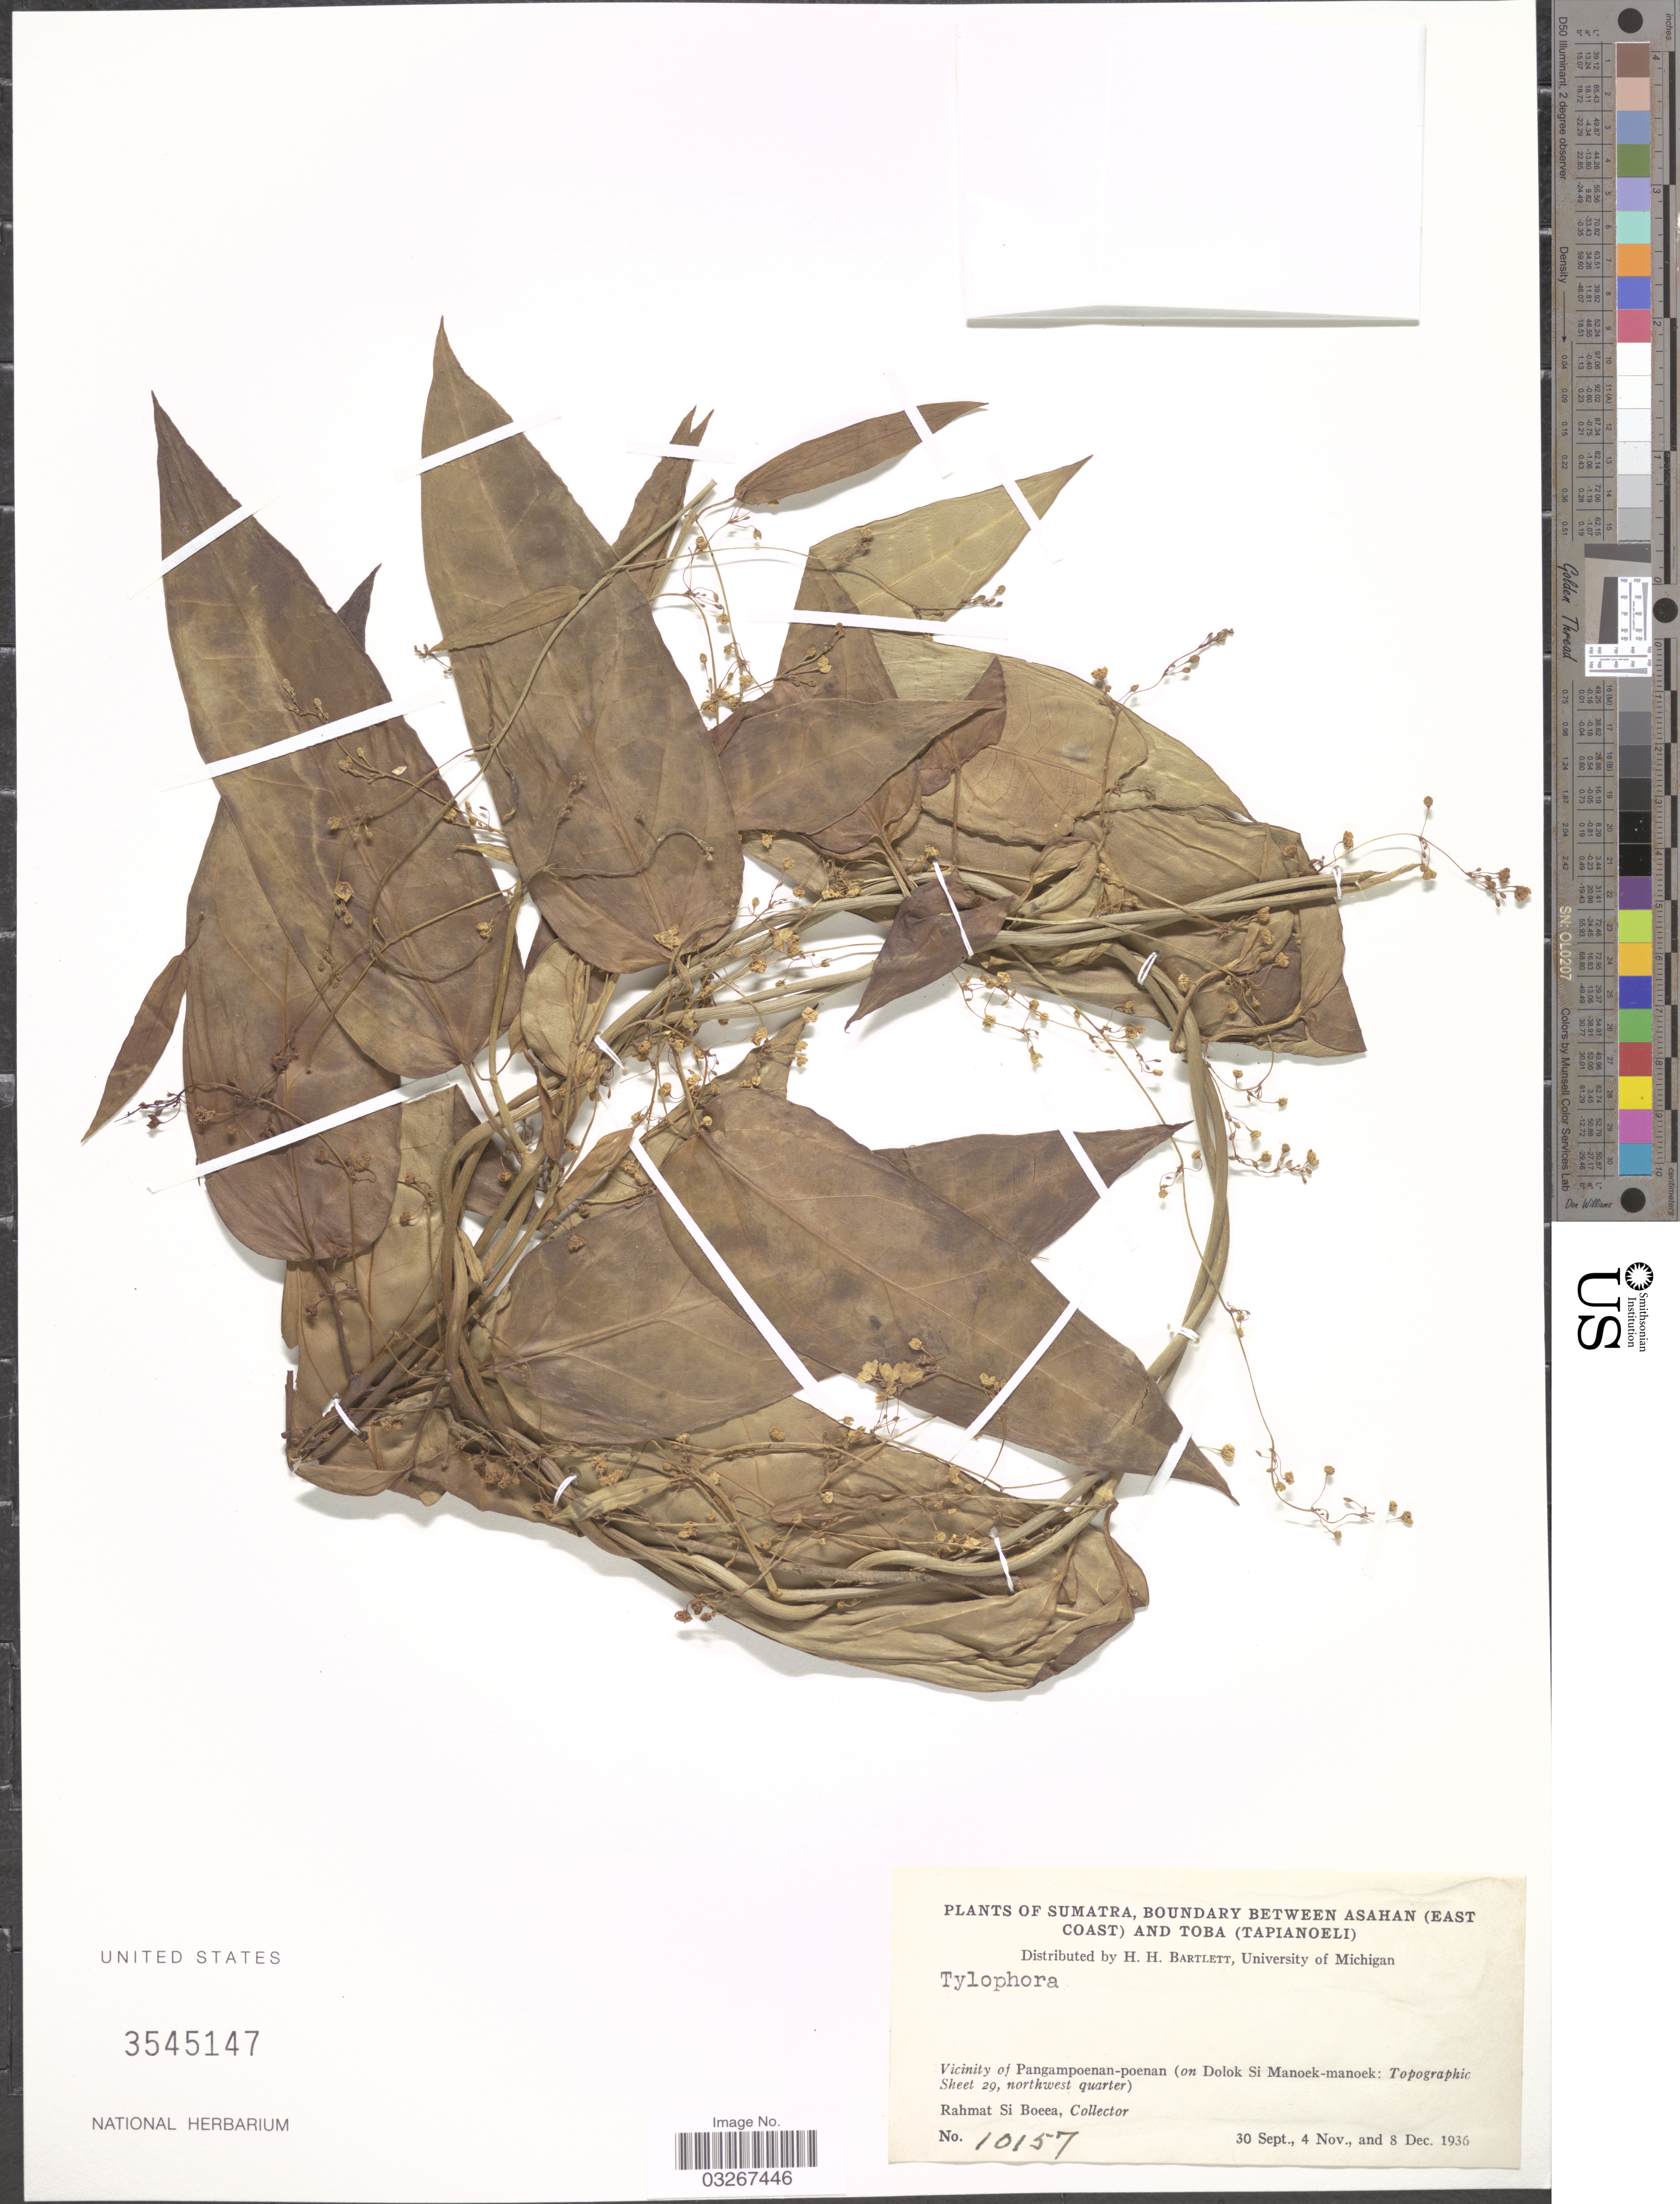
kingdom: Plantae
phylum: Tracheophyta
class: Magnoliopsida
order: Gentianales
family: Apocynaceae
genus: Tylophora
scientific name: Tylophora sp.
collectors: Rahmat Si Boeea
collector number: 10157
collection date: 1936-09-30/1936-12-08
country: Indonesia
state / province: Sumatra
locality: Boundary between Asahan (East Coast) and Toba (Tapianoeli). Vicinity of Pangampoenan-poenan (on Dolok Si Manoek-manoek: Topographic Sheet 29, northwest quarter).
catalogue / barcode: US 3545147